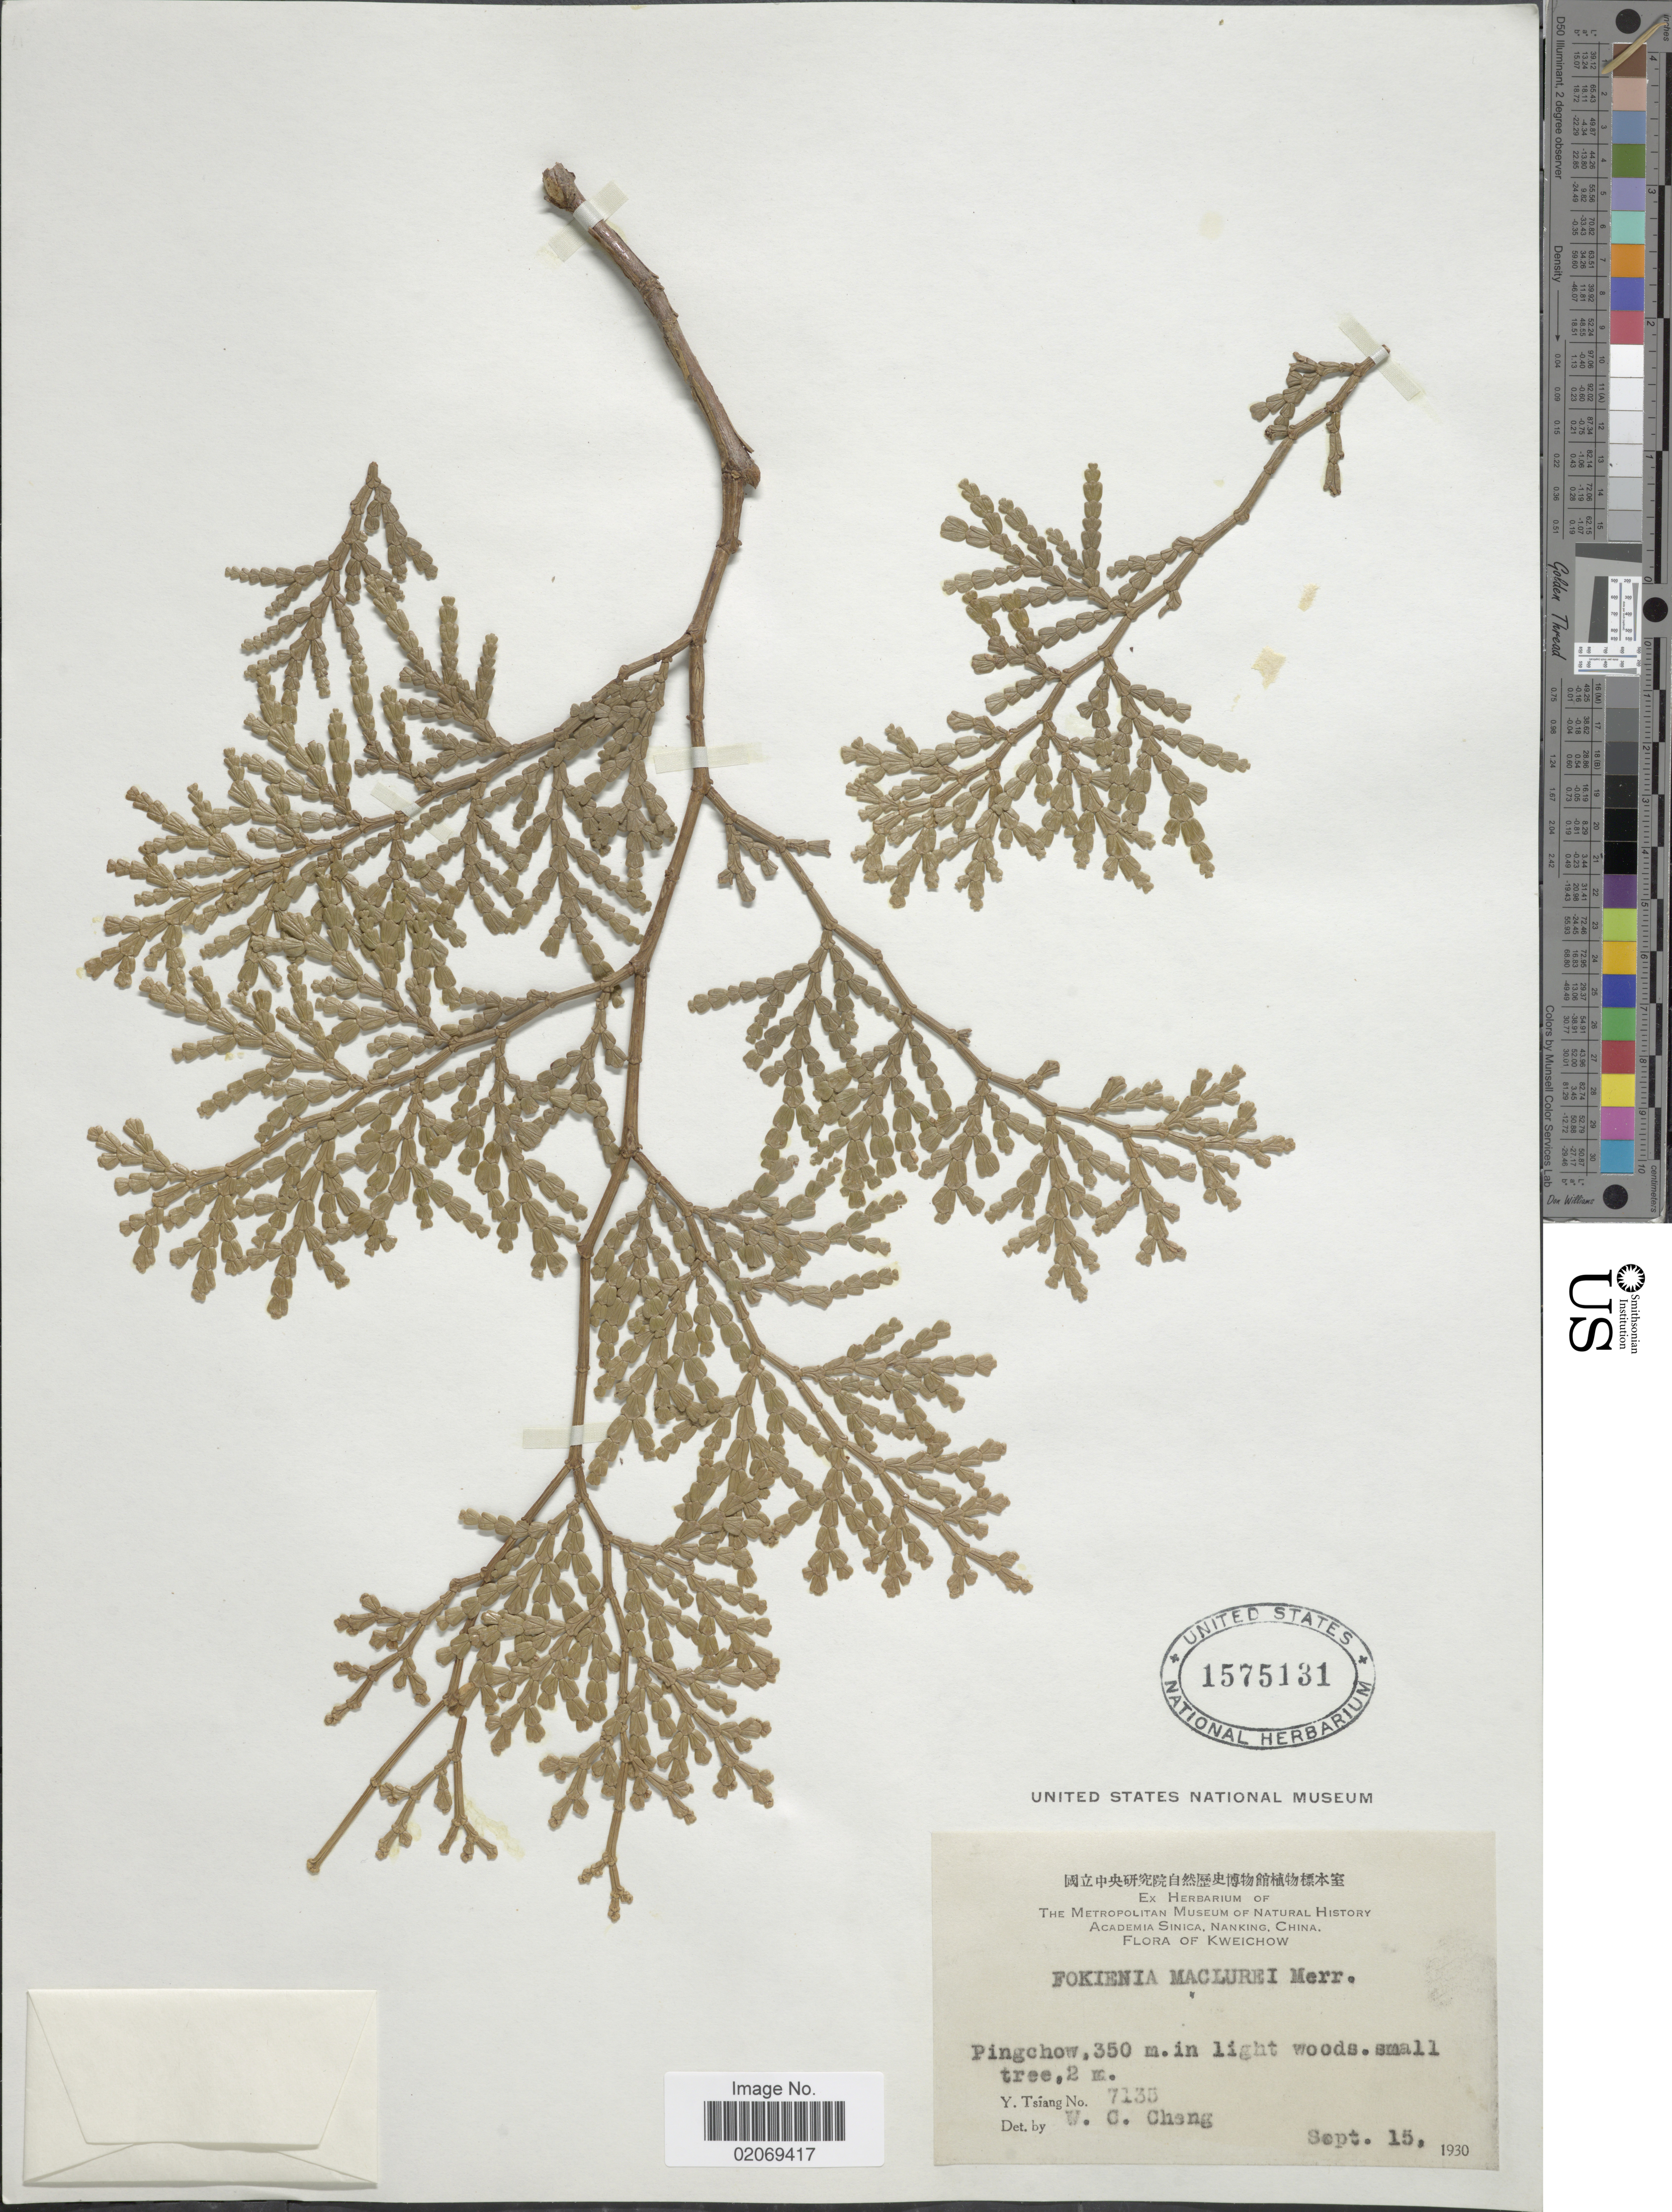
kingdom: Plantae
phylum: Tracheophyta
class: Pinopsida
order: Pinales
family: Cupressaceae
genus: Fokienia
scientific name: Fokienia hodginsii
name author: A. Henry & Thomas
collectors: Y. Tsiang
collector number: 7135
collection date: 1930-09-15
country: China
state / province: Guizhou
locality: Kweichow, Pingchow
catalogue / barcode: US 1575131